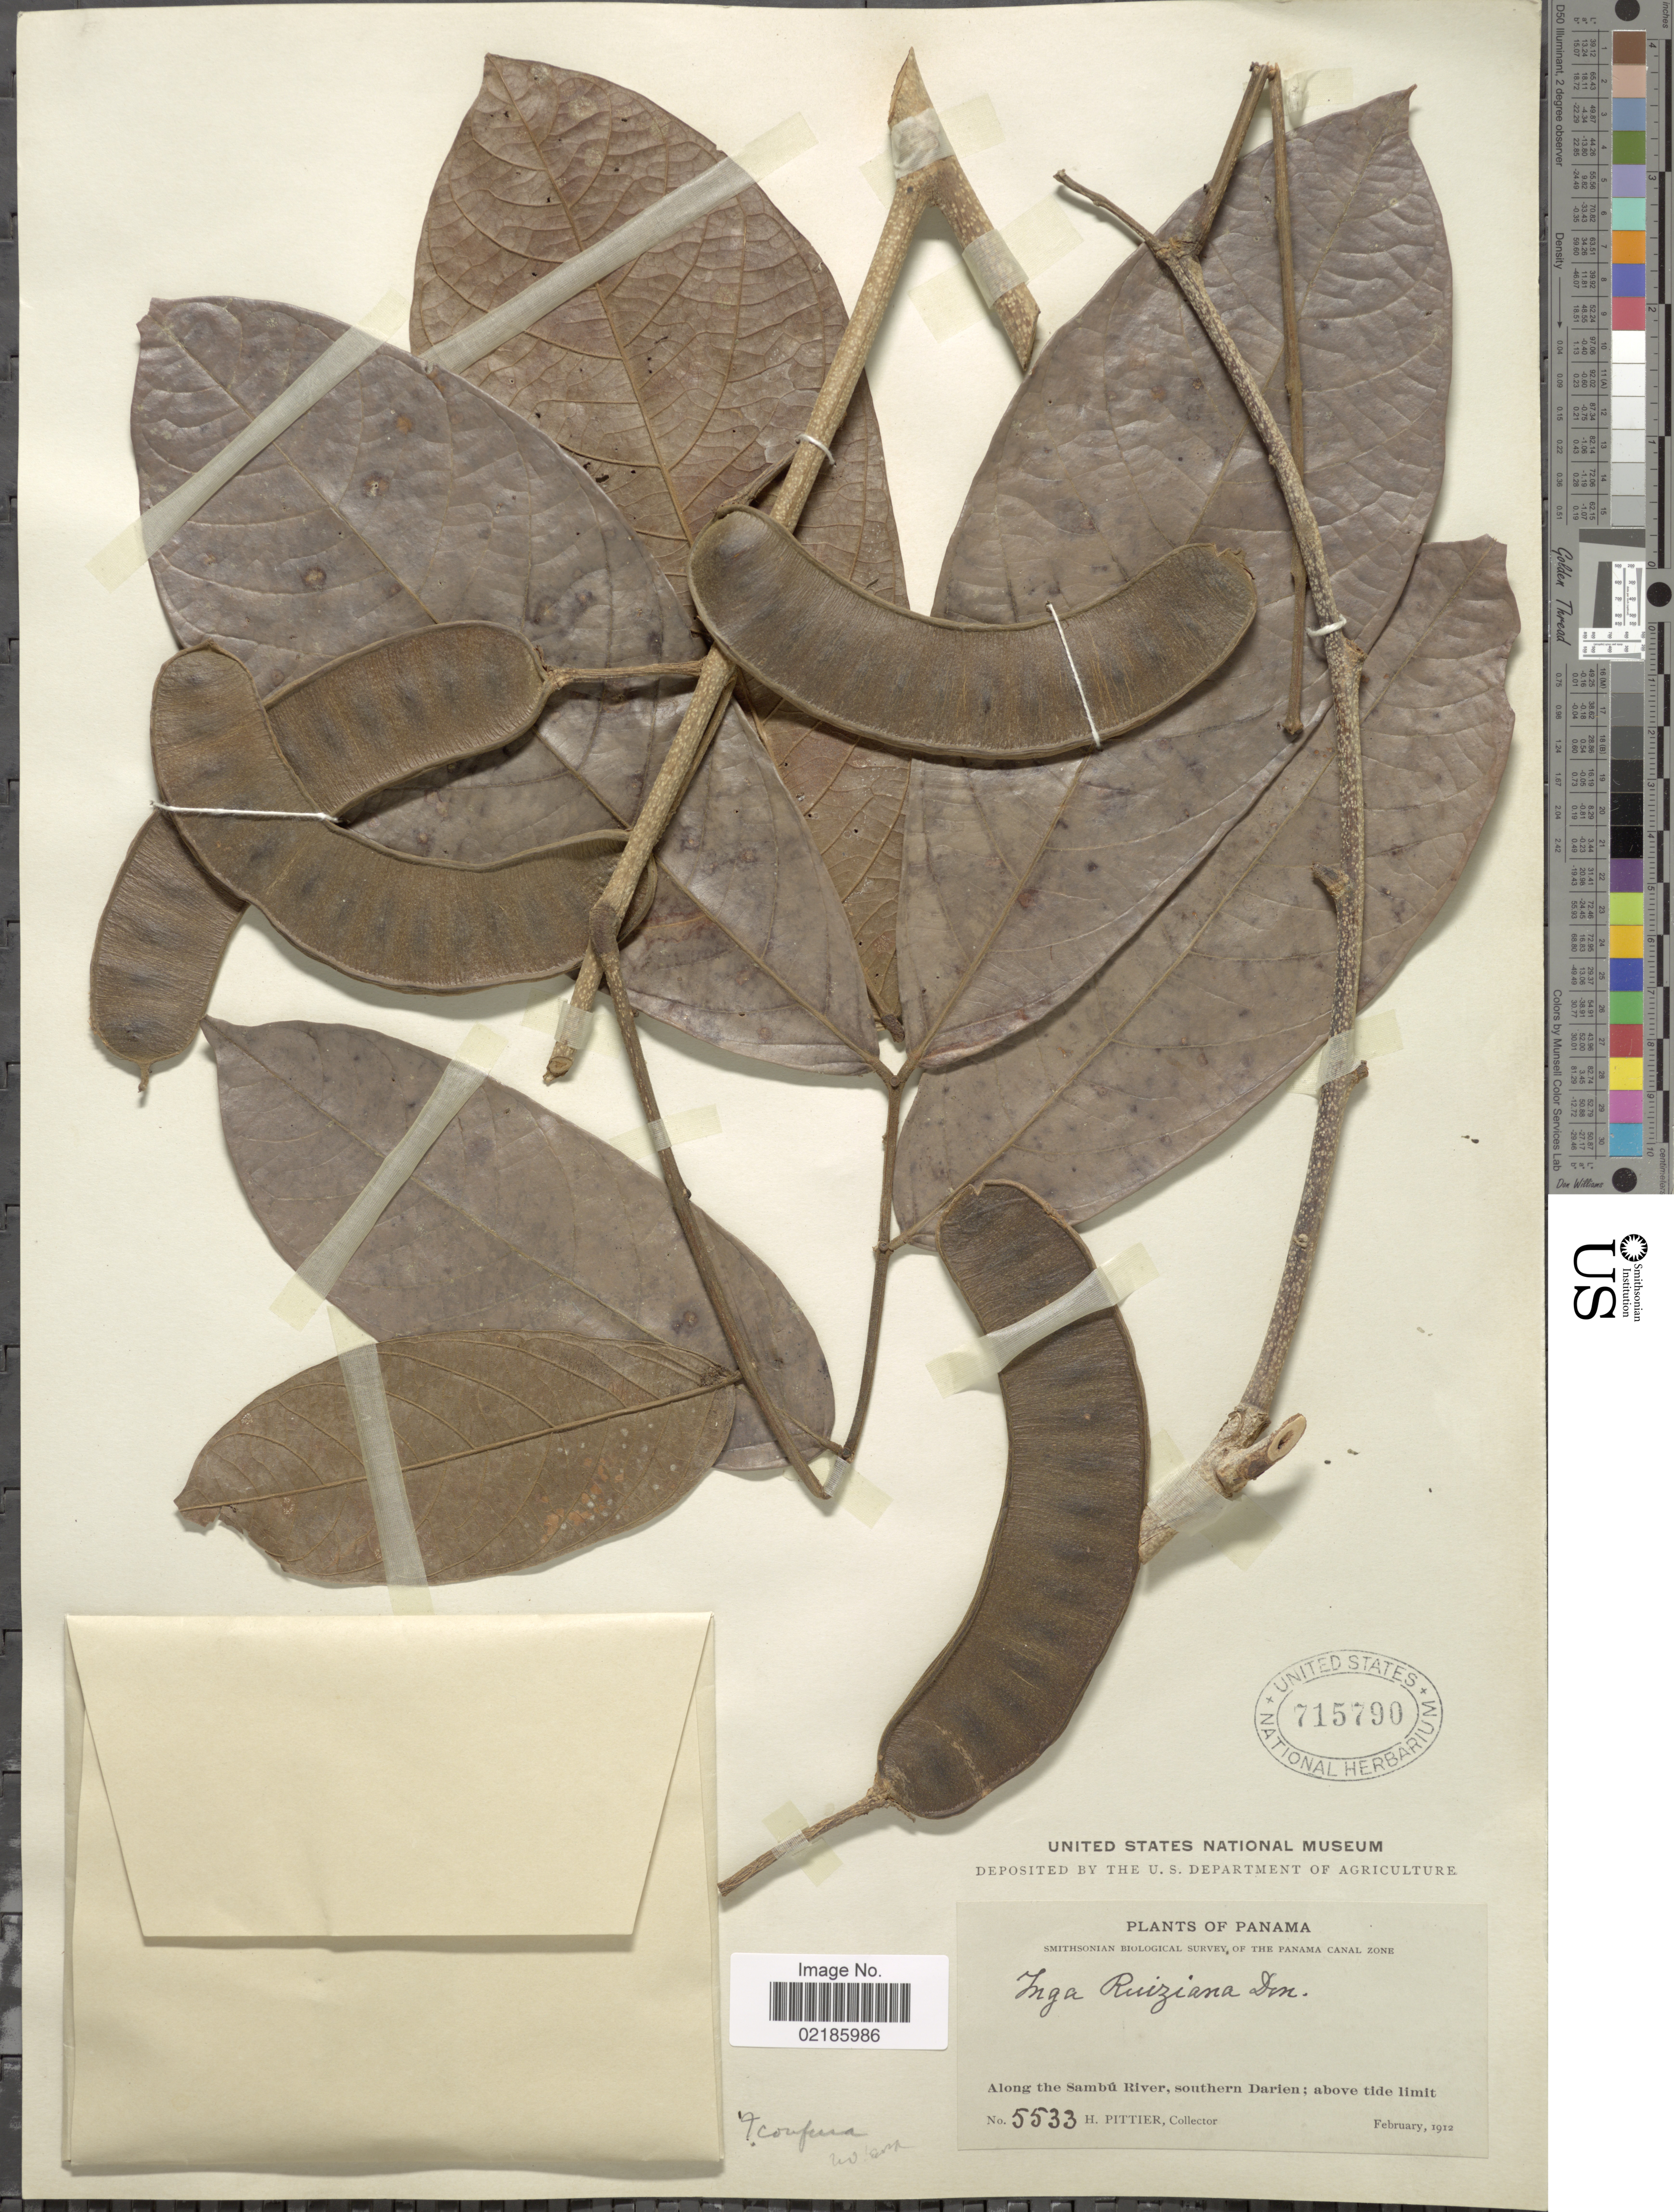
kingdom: Plantae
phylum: Tracheophyta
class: Magnoliopsida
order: Fabales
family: Fabaceae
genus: Inga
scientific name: Inga ruiziana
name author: G. Don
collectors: H. F. Pittier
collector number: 5533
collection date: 1912-02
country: Panama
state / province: Darién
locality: Canal Zone. Along the Sambu River, Southern Darien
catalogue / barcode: US 715790